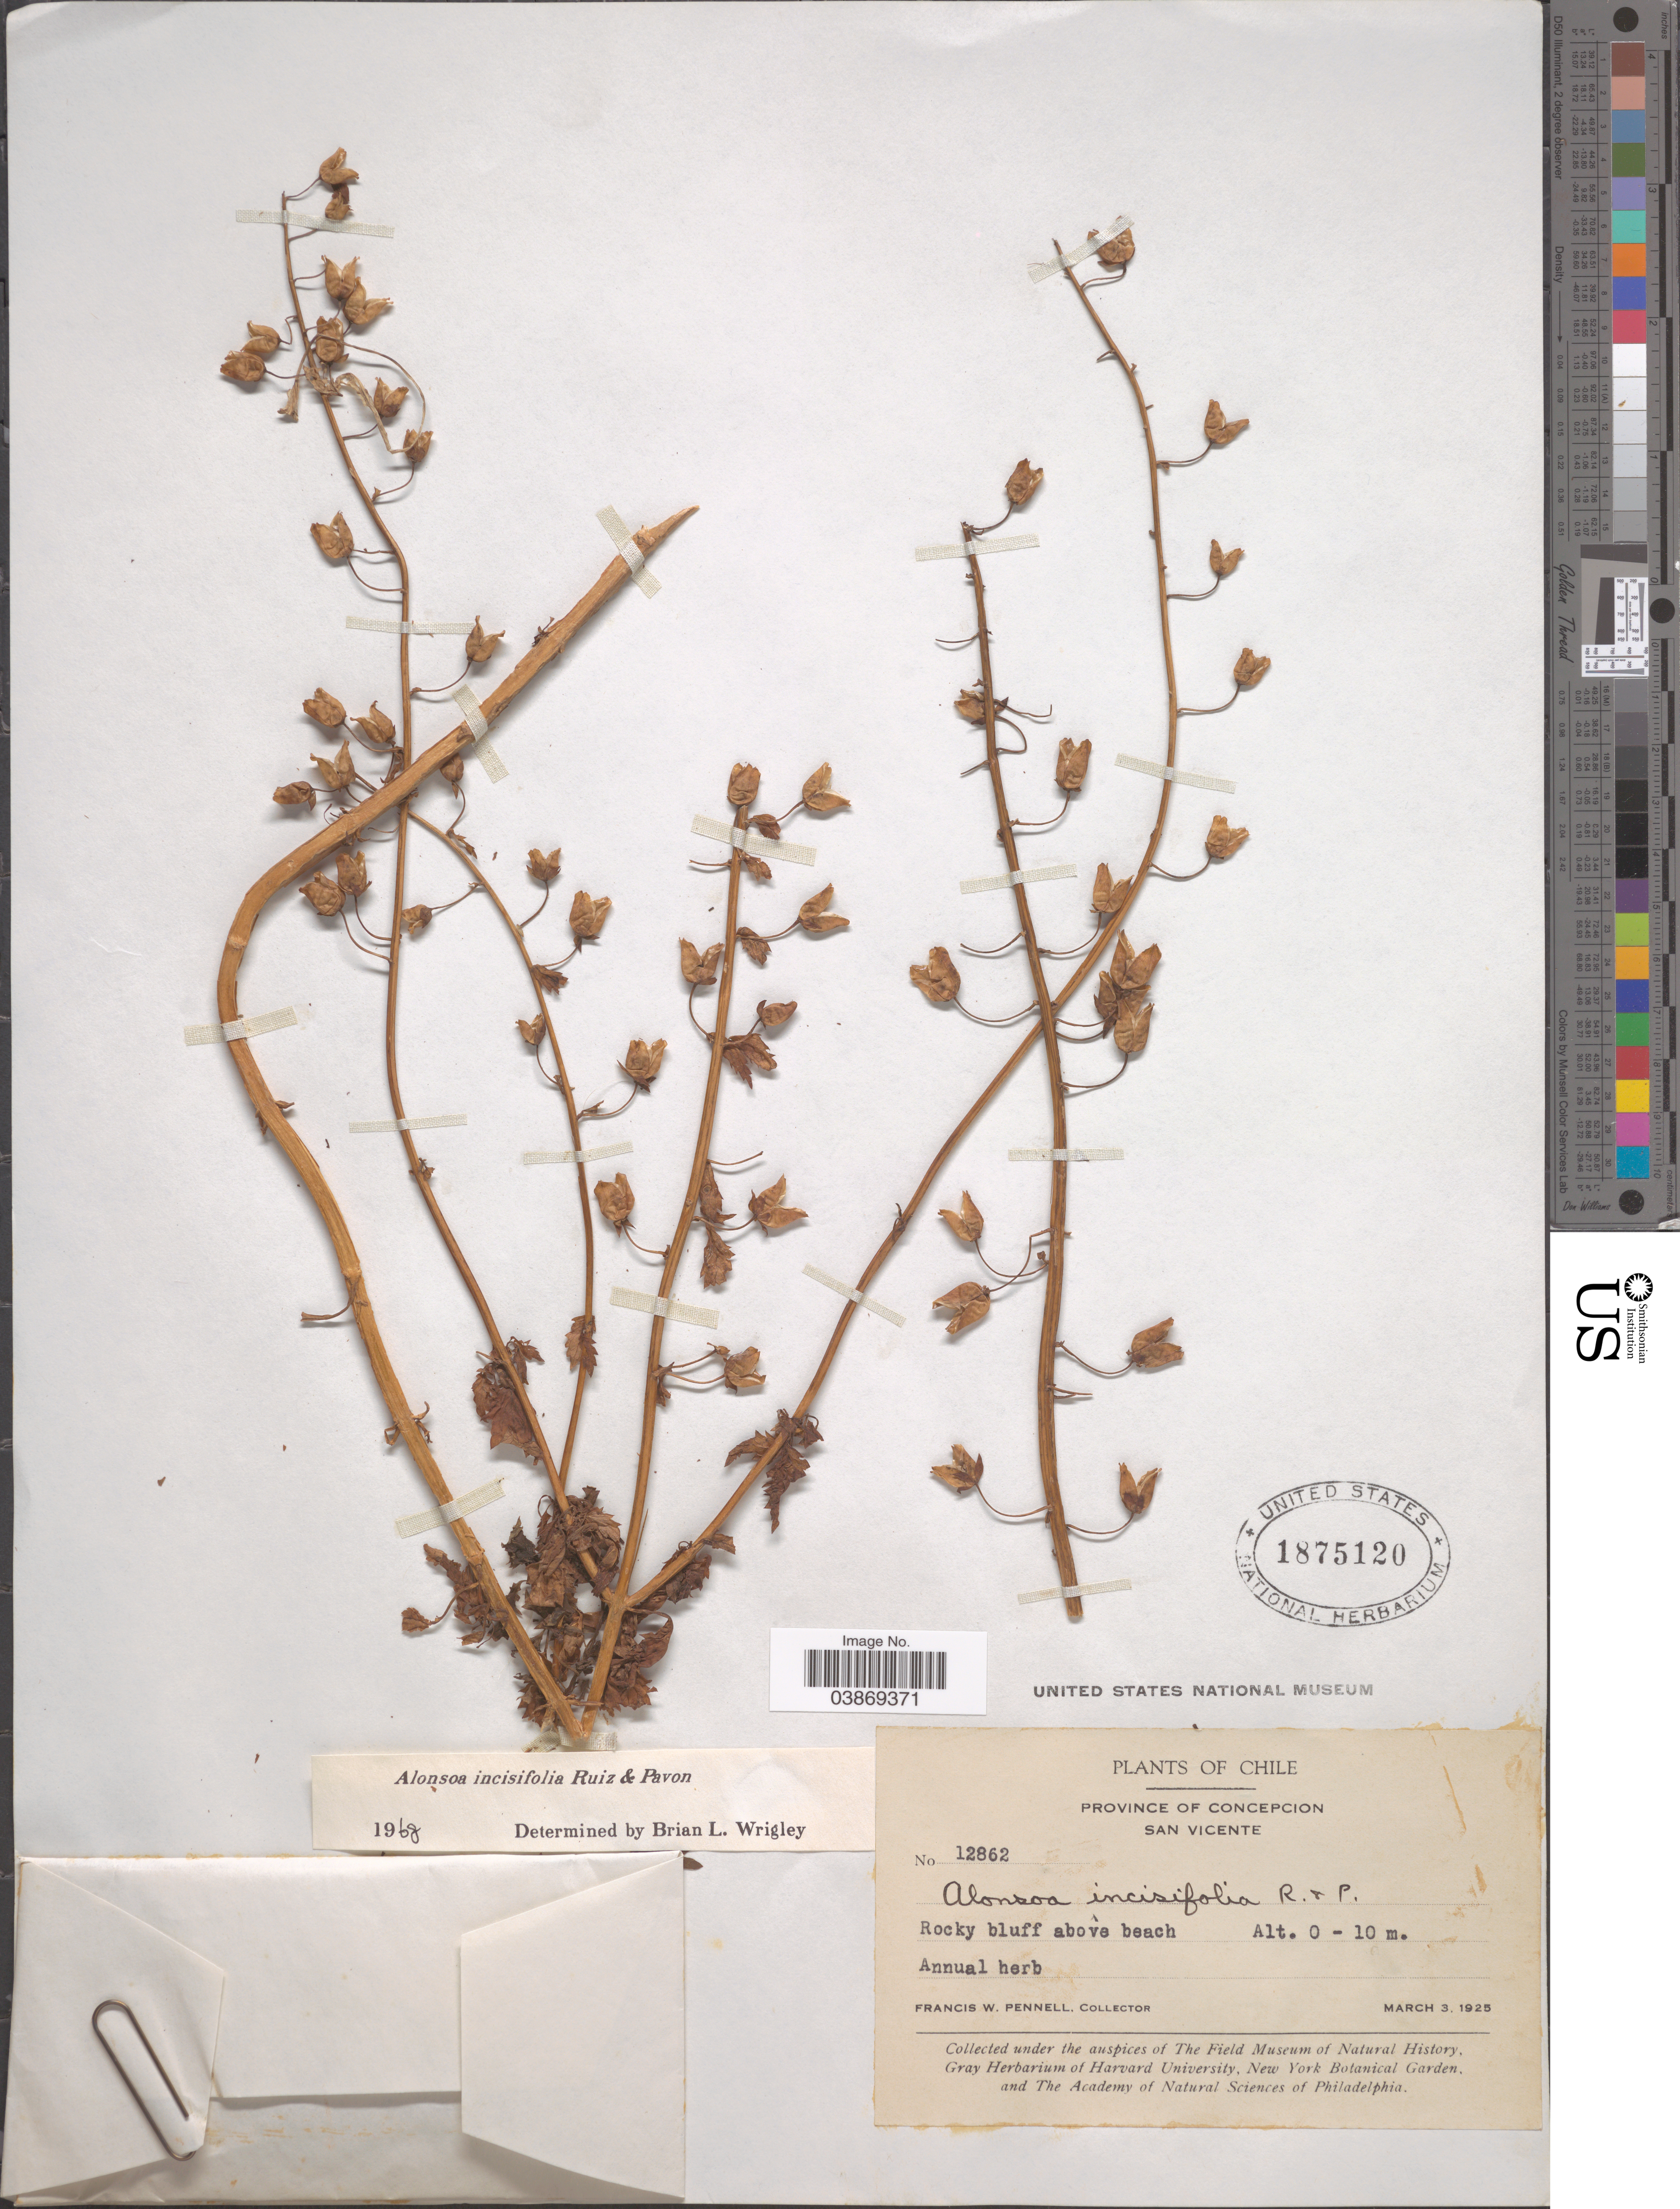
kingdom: Plantae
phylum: Tracheophyta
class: Magnoliopsida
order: Lamiales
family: Scrophulariaceae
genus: Alonsoa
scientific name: Alonsoa incisifolia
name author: Ruiz & Pav.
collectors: F. W. Pennell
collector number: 12862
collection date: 1925-03-03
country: Chile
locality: Province of Concepcion. San Vicente.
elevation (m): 0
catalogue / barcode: US 1875120